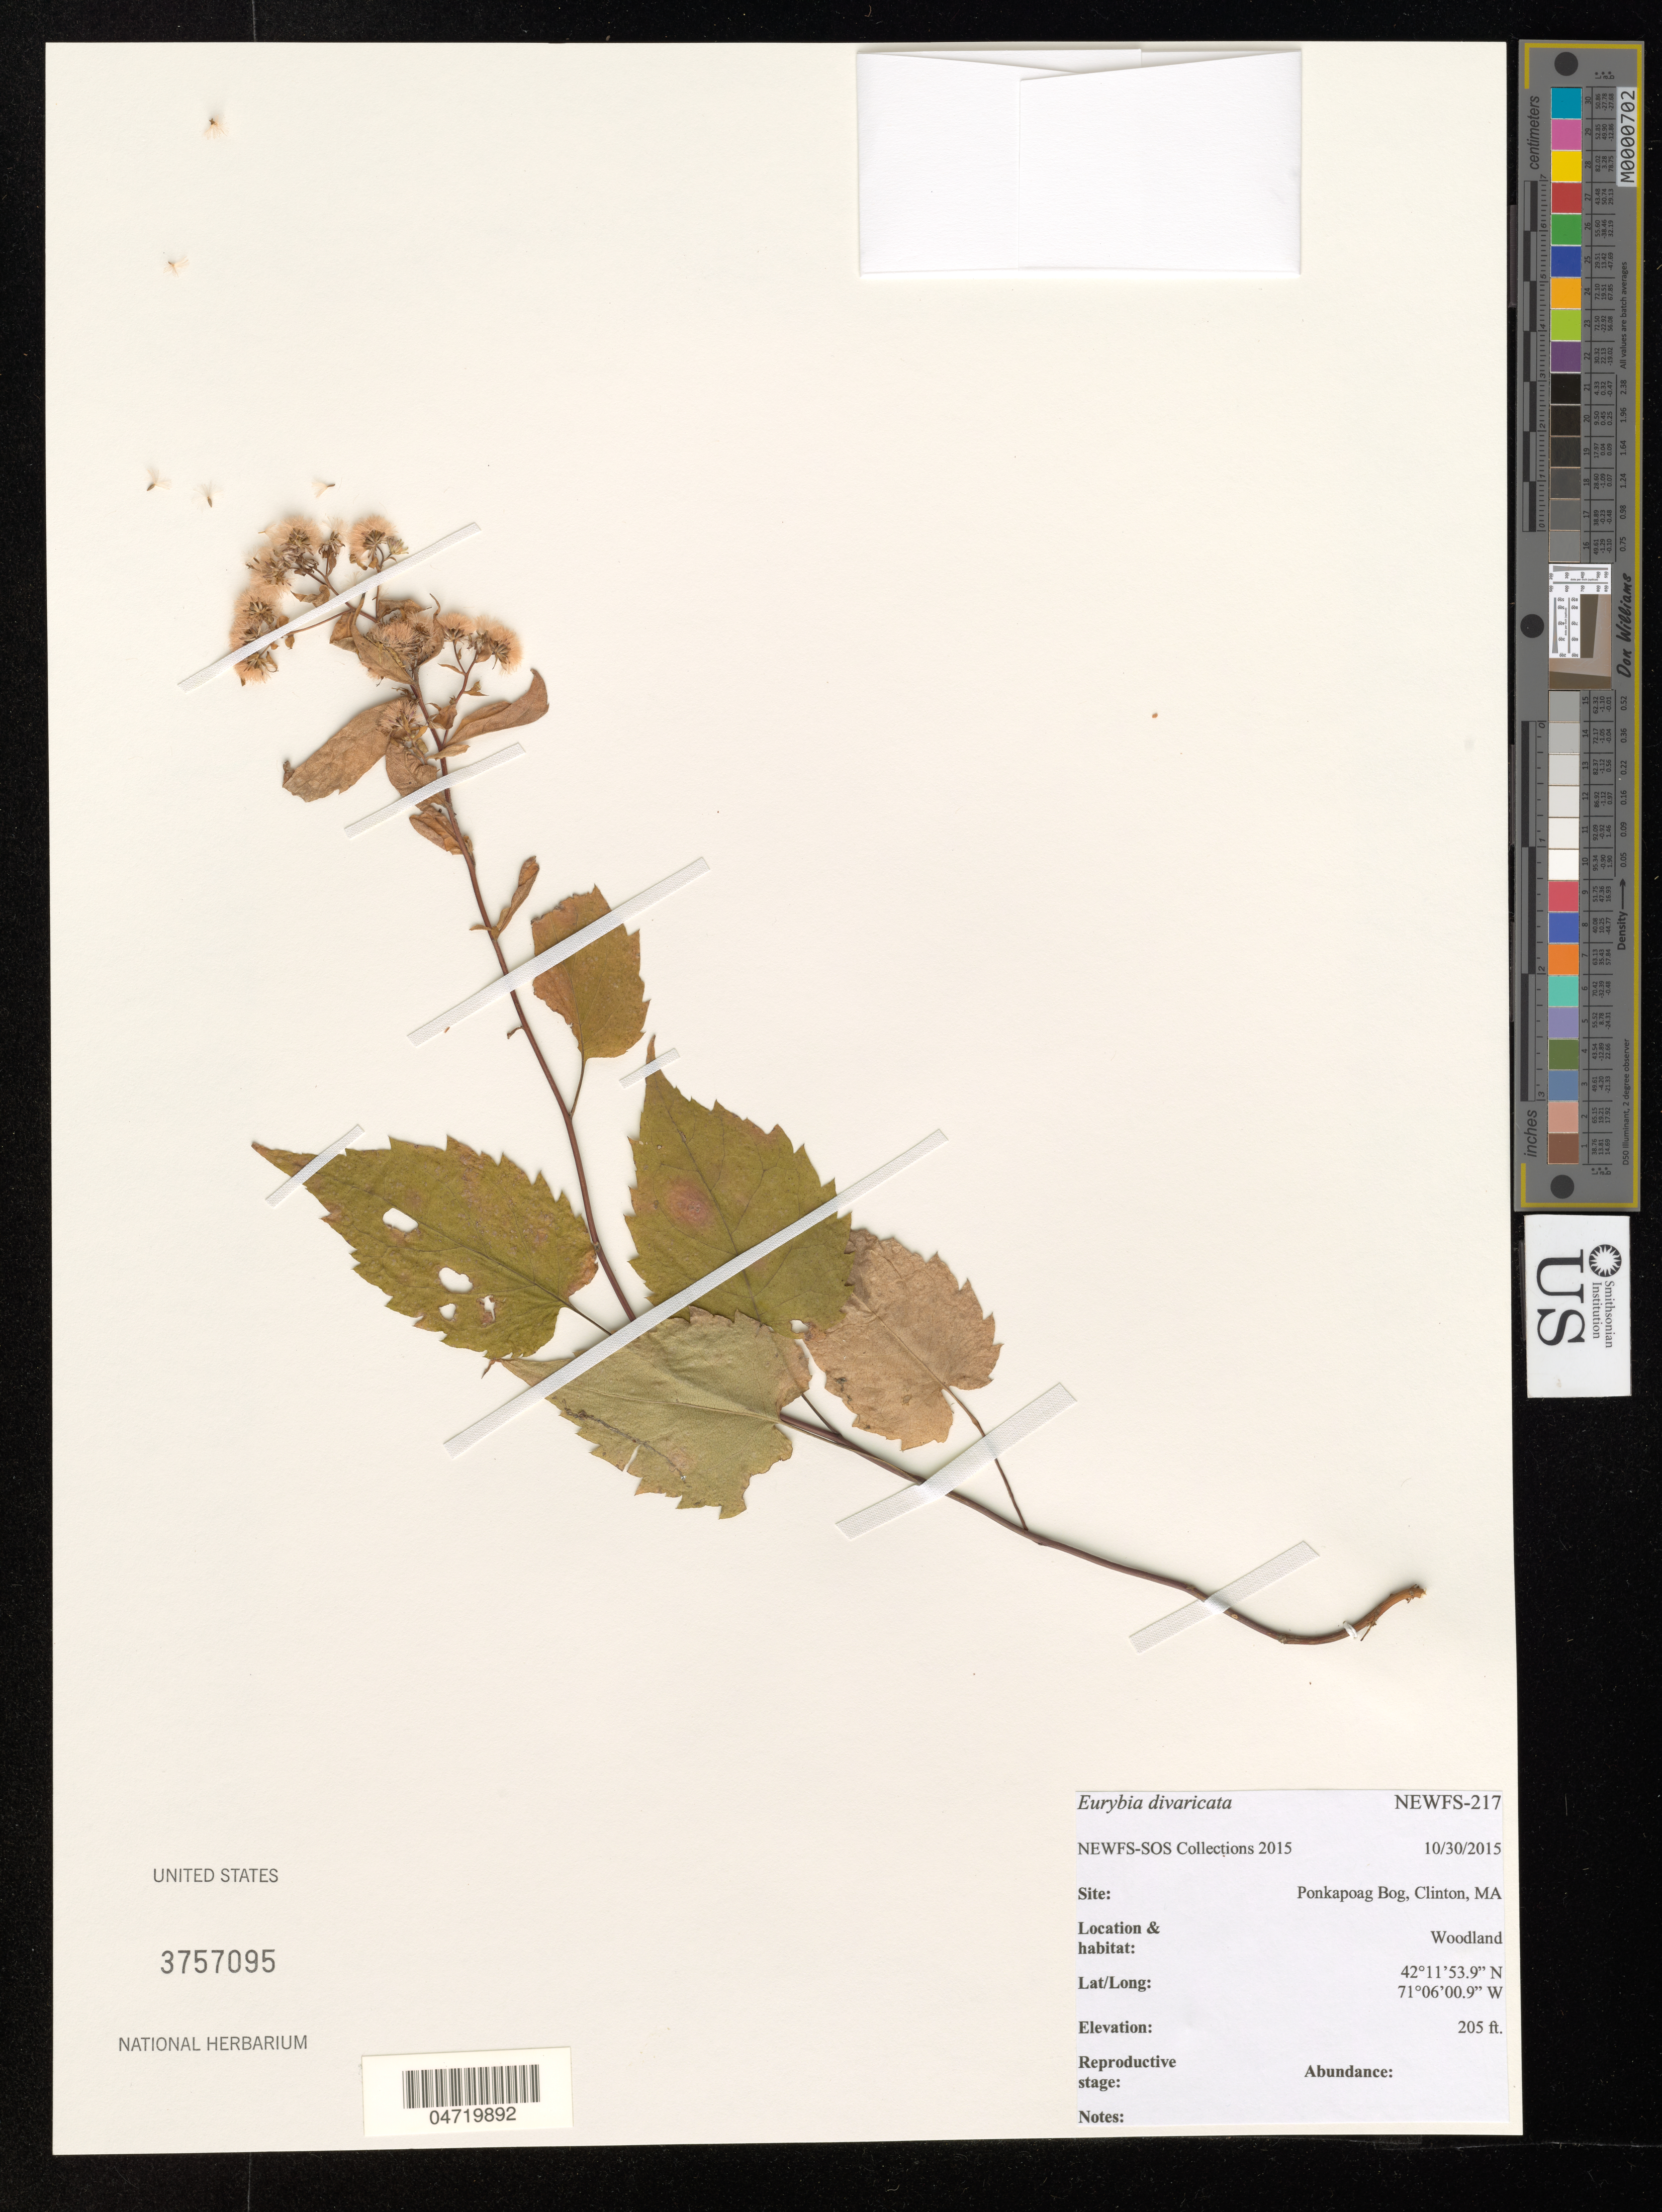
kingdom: Plantae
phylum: Tracheophyta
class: Magnoliopsida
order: Asterales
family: Asteraceae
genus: Eurybia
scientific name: Eurybia divaricata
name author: (L.) G.L. Nesom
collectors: NEWFS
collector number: NEWFS-217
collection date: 2015-10-30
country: United States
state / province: Massachusetts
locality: Ponkapoag Bog, Clinton.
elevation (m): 62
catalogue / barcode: US 3757095